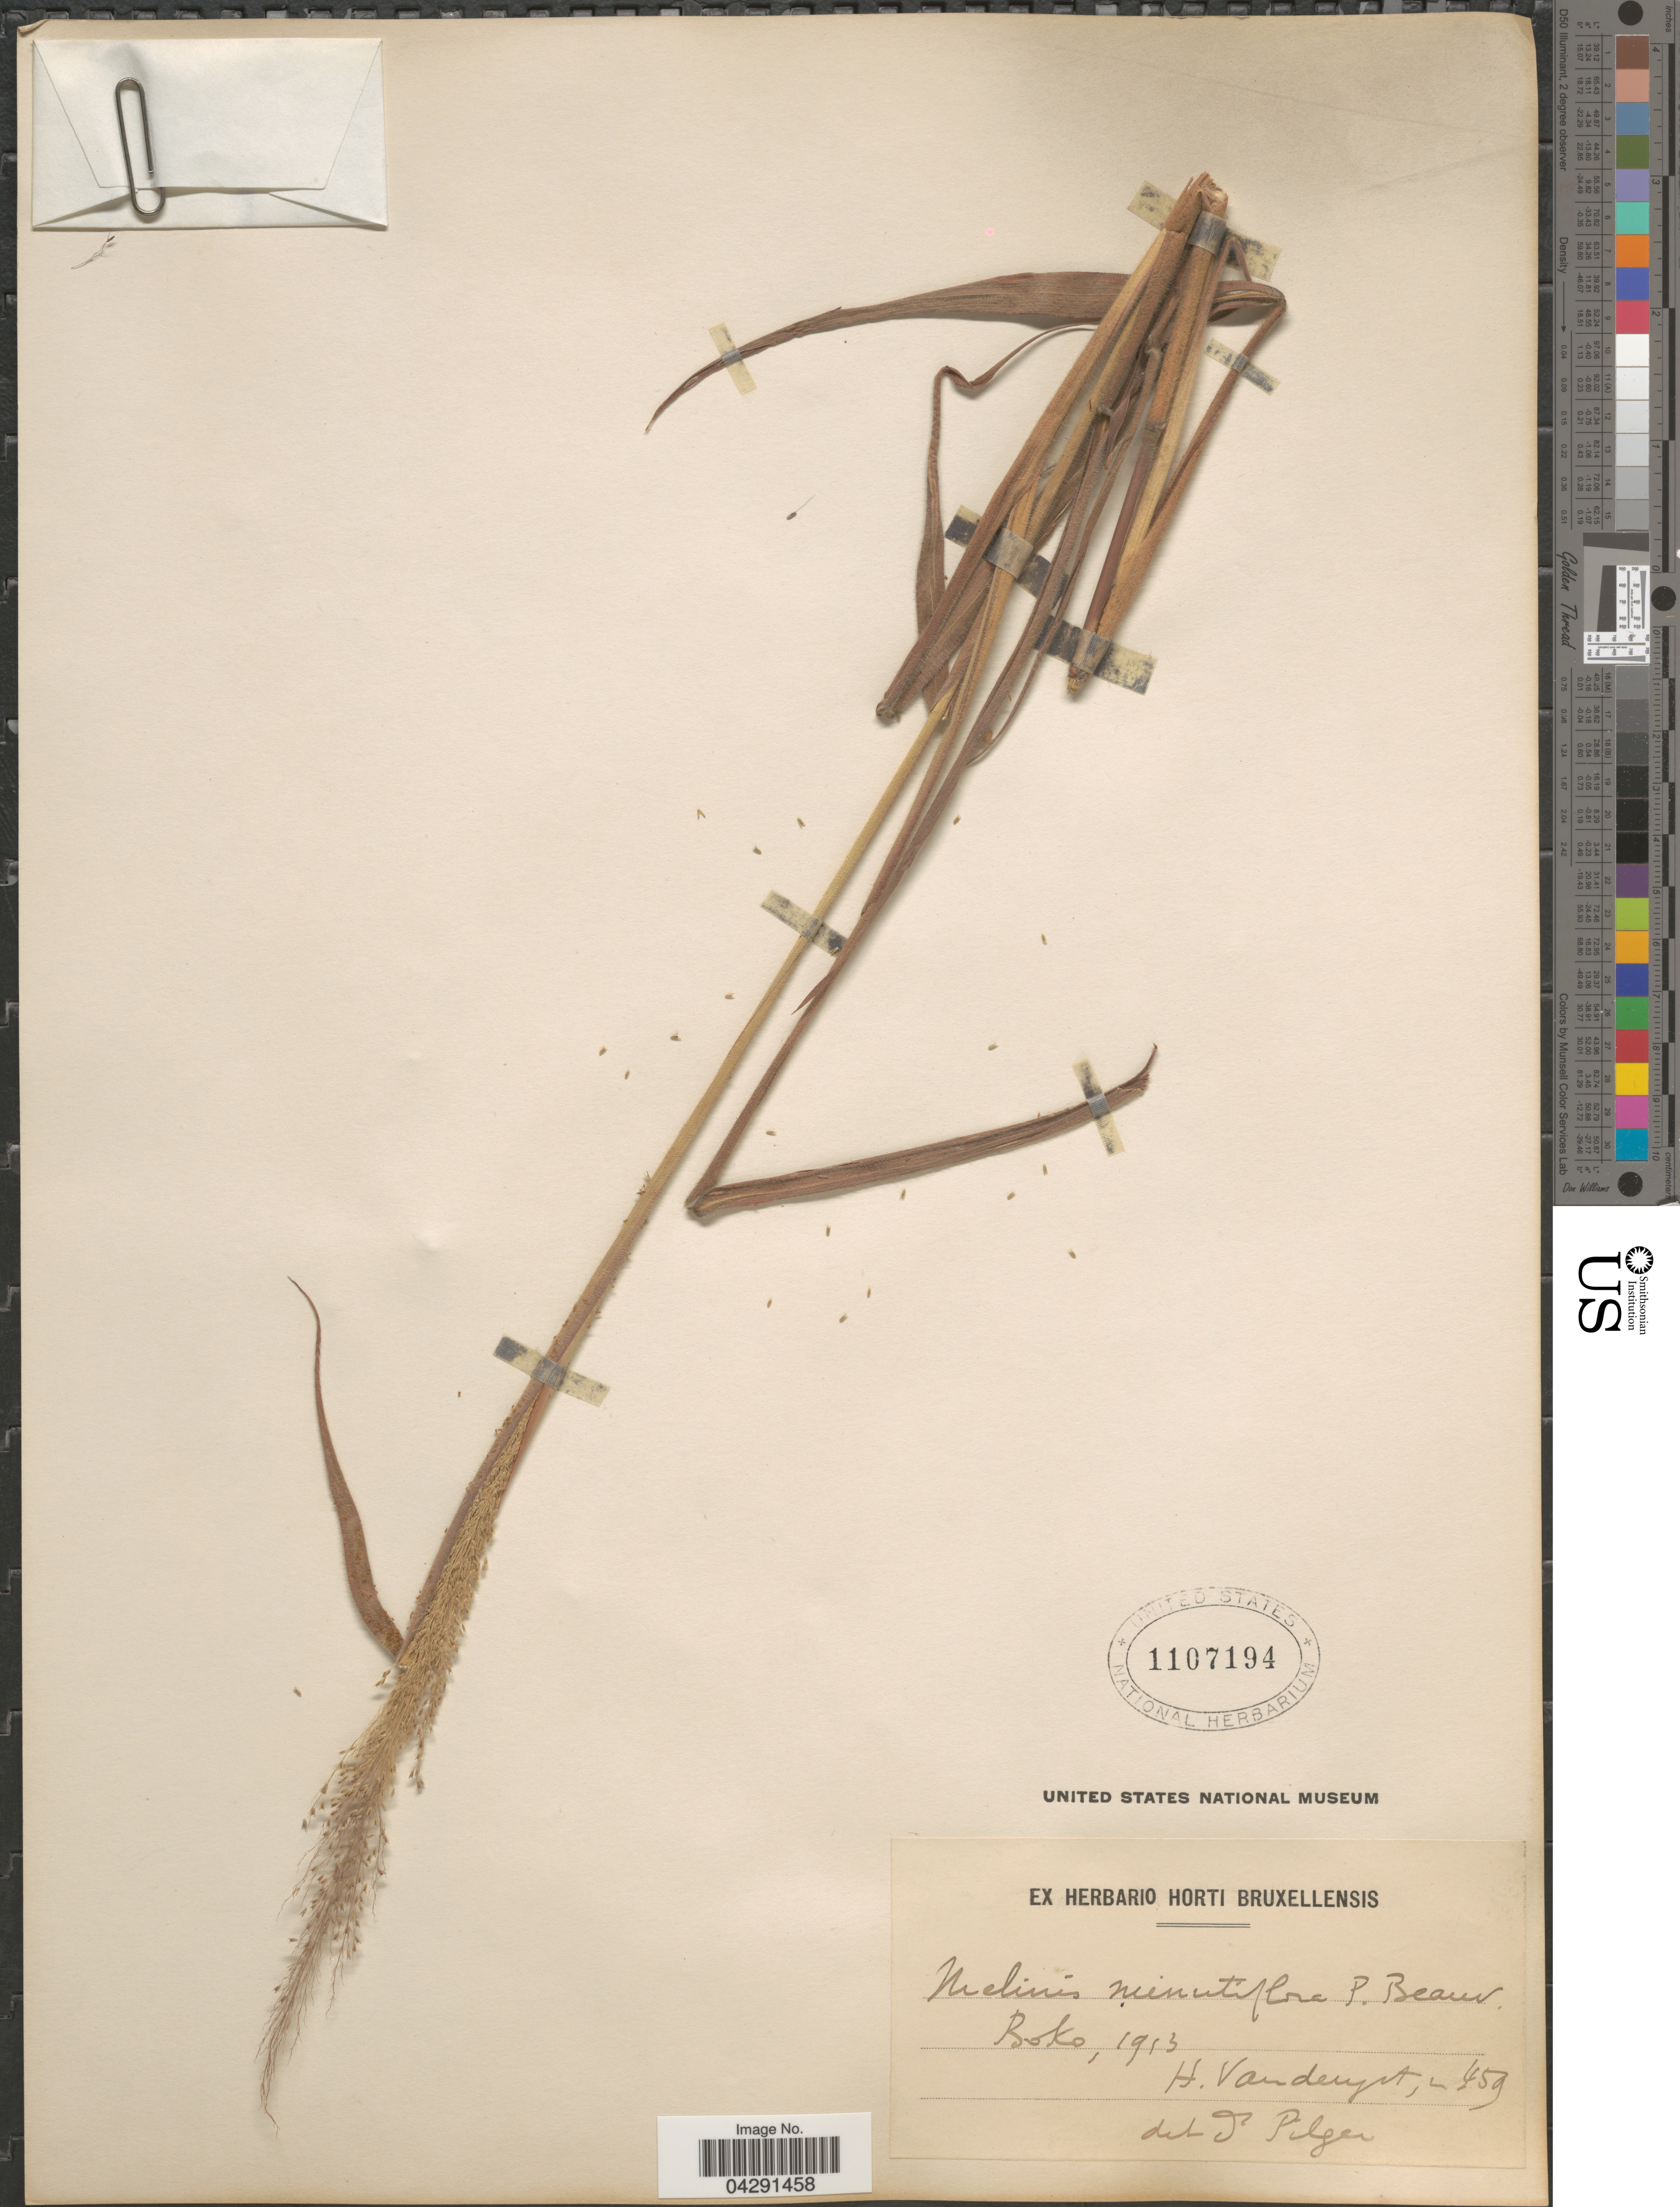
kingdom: Plantae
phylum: Tracheophyta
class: Liliopsida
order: Poales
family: Poaceae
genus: Melinis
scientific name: Melinis minutiflora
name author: P. Beauv.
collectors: H. J. R. Vanderyst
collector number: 459*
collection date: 1913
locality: Boko.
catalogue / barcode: US 1107194